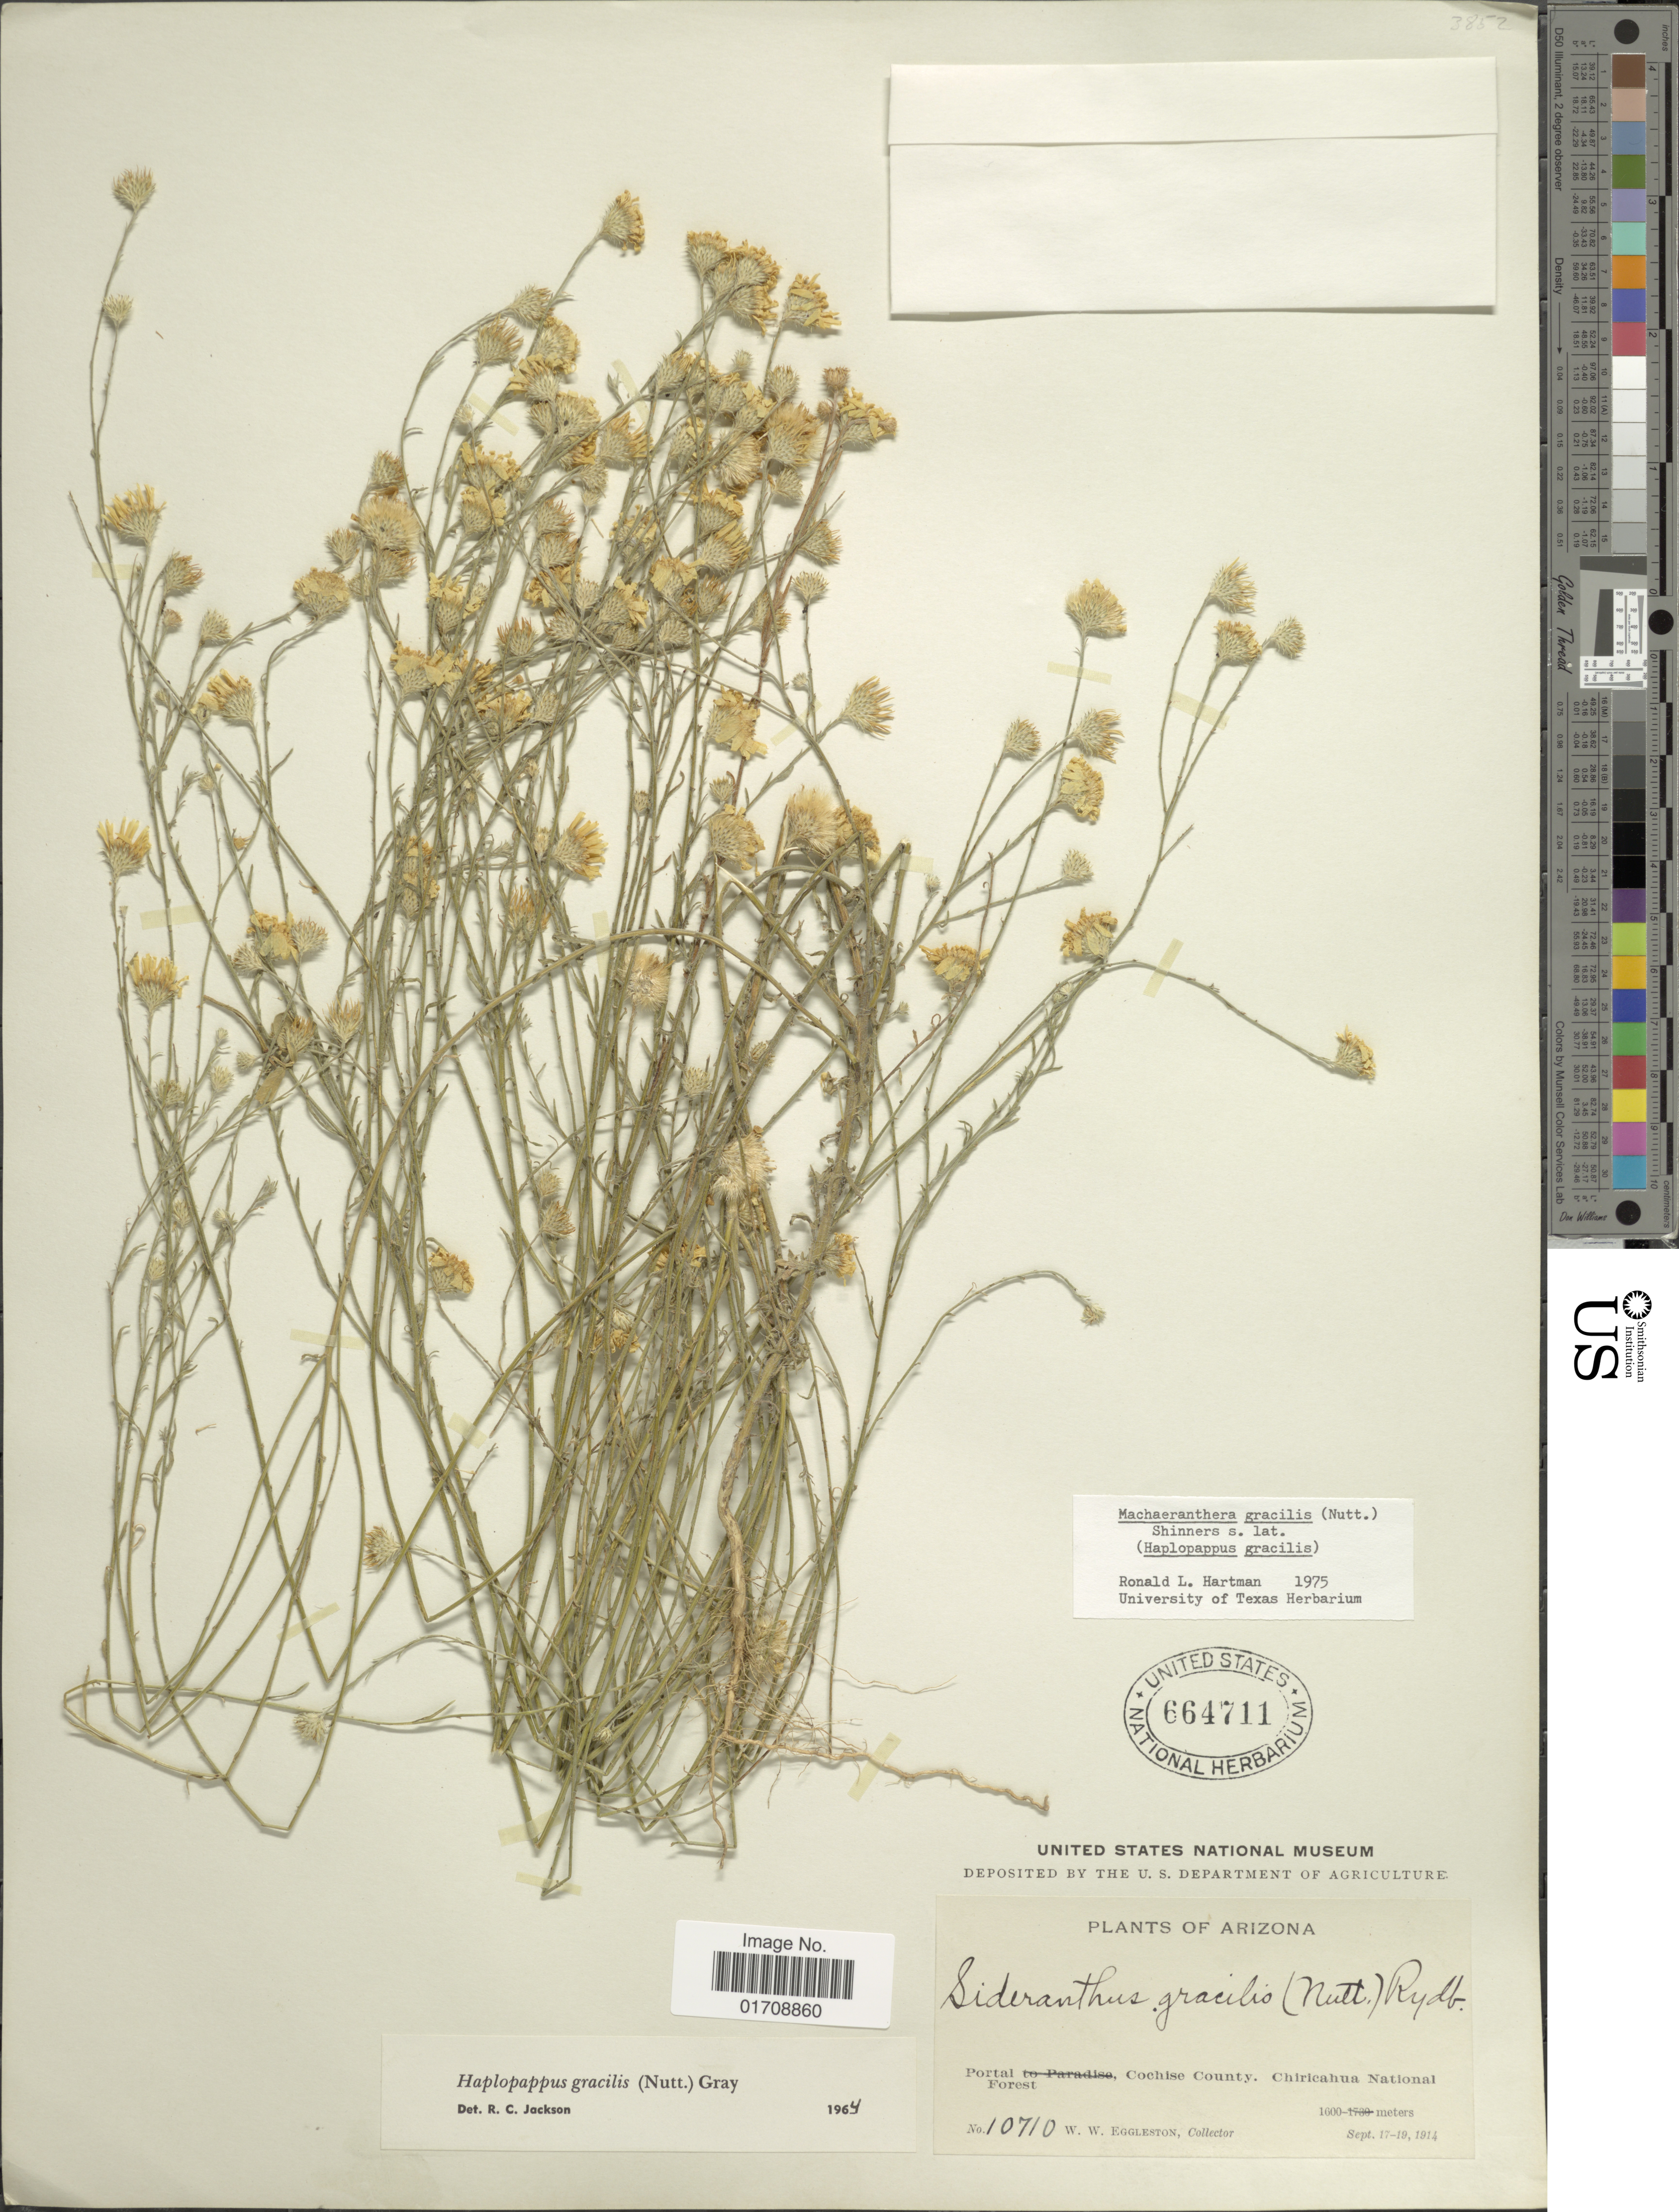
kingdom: Plantae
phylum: Tracheophyta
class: Magnoliopsida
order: Asterales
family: Asteraceae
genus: Machaeranthera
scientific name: Machaeranthera gracilis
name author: (Nutt.) Shinners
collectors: W. W. Eggleston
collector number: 10710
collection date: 1914-09-17/1914-09-19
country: United States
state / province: Arizona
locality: Portal, Cochise County, Chiricahua National Forest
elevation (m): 1600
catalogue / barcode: US 664711